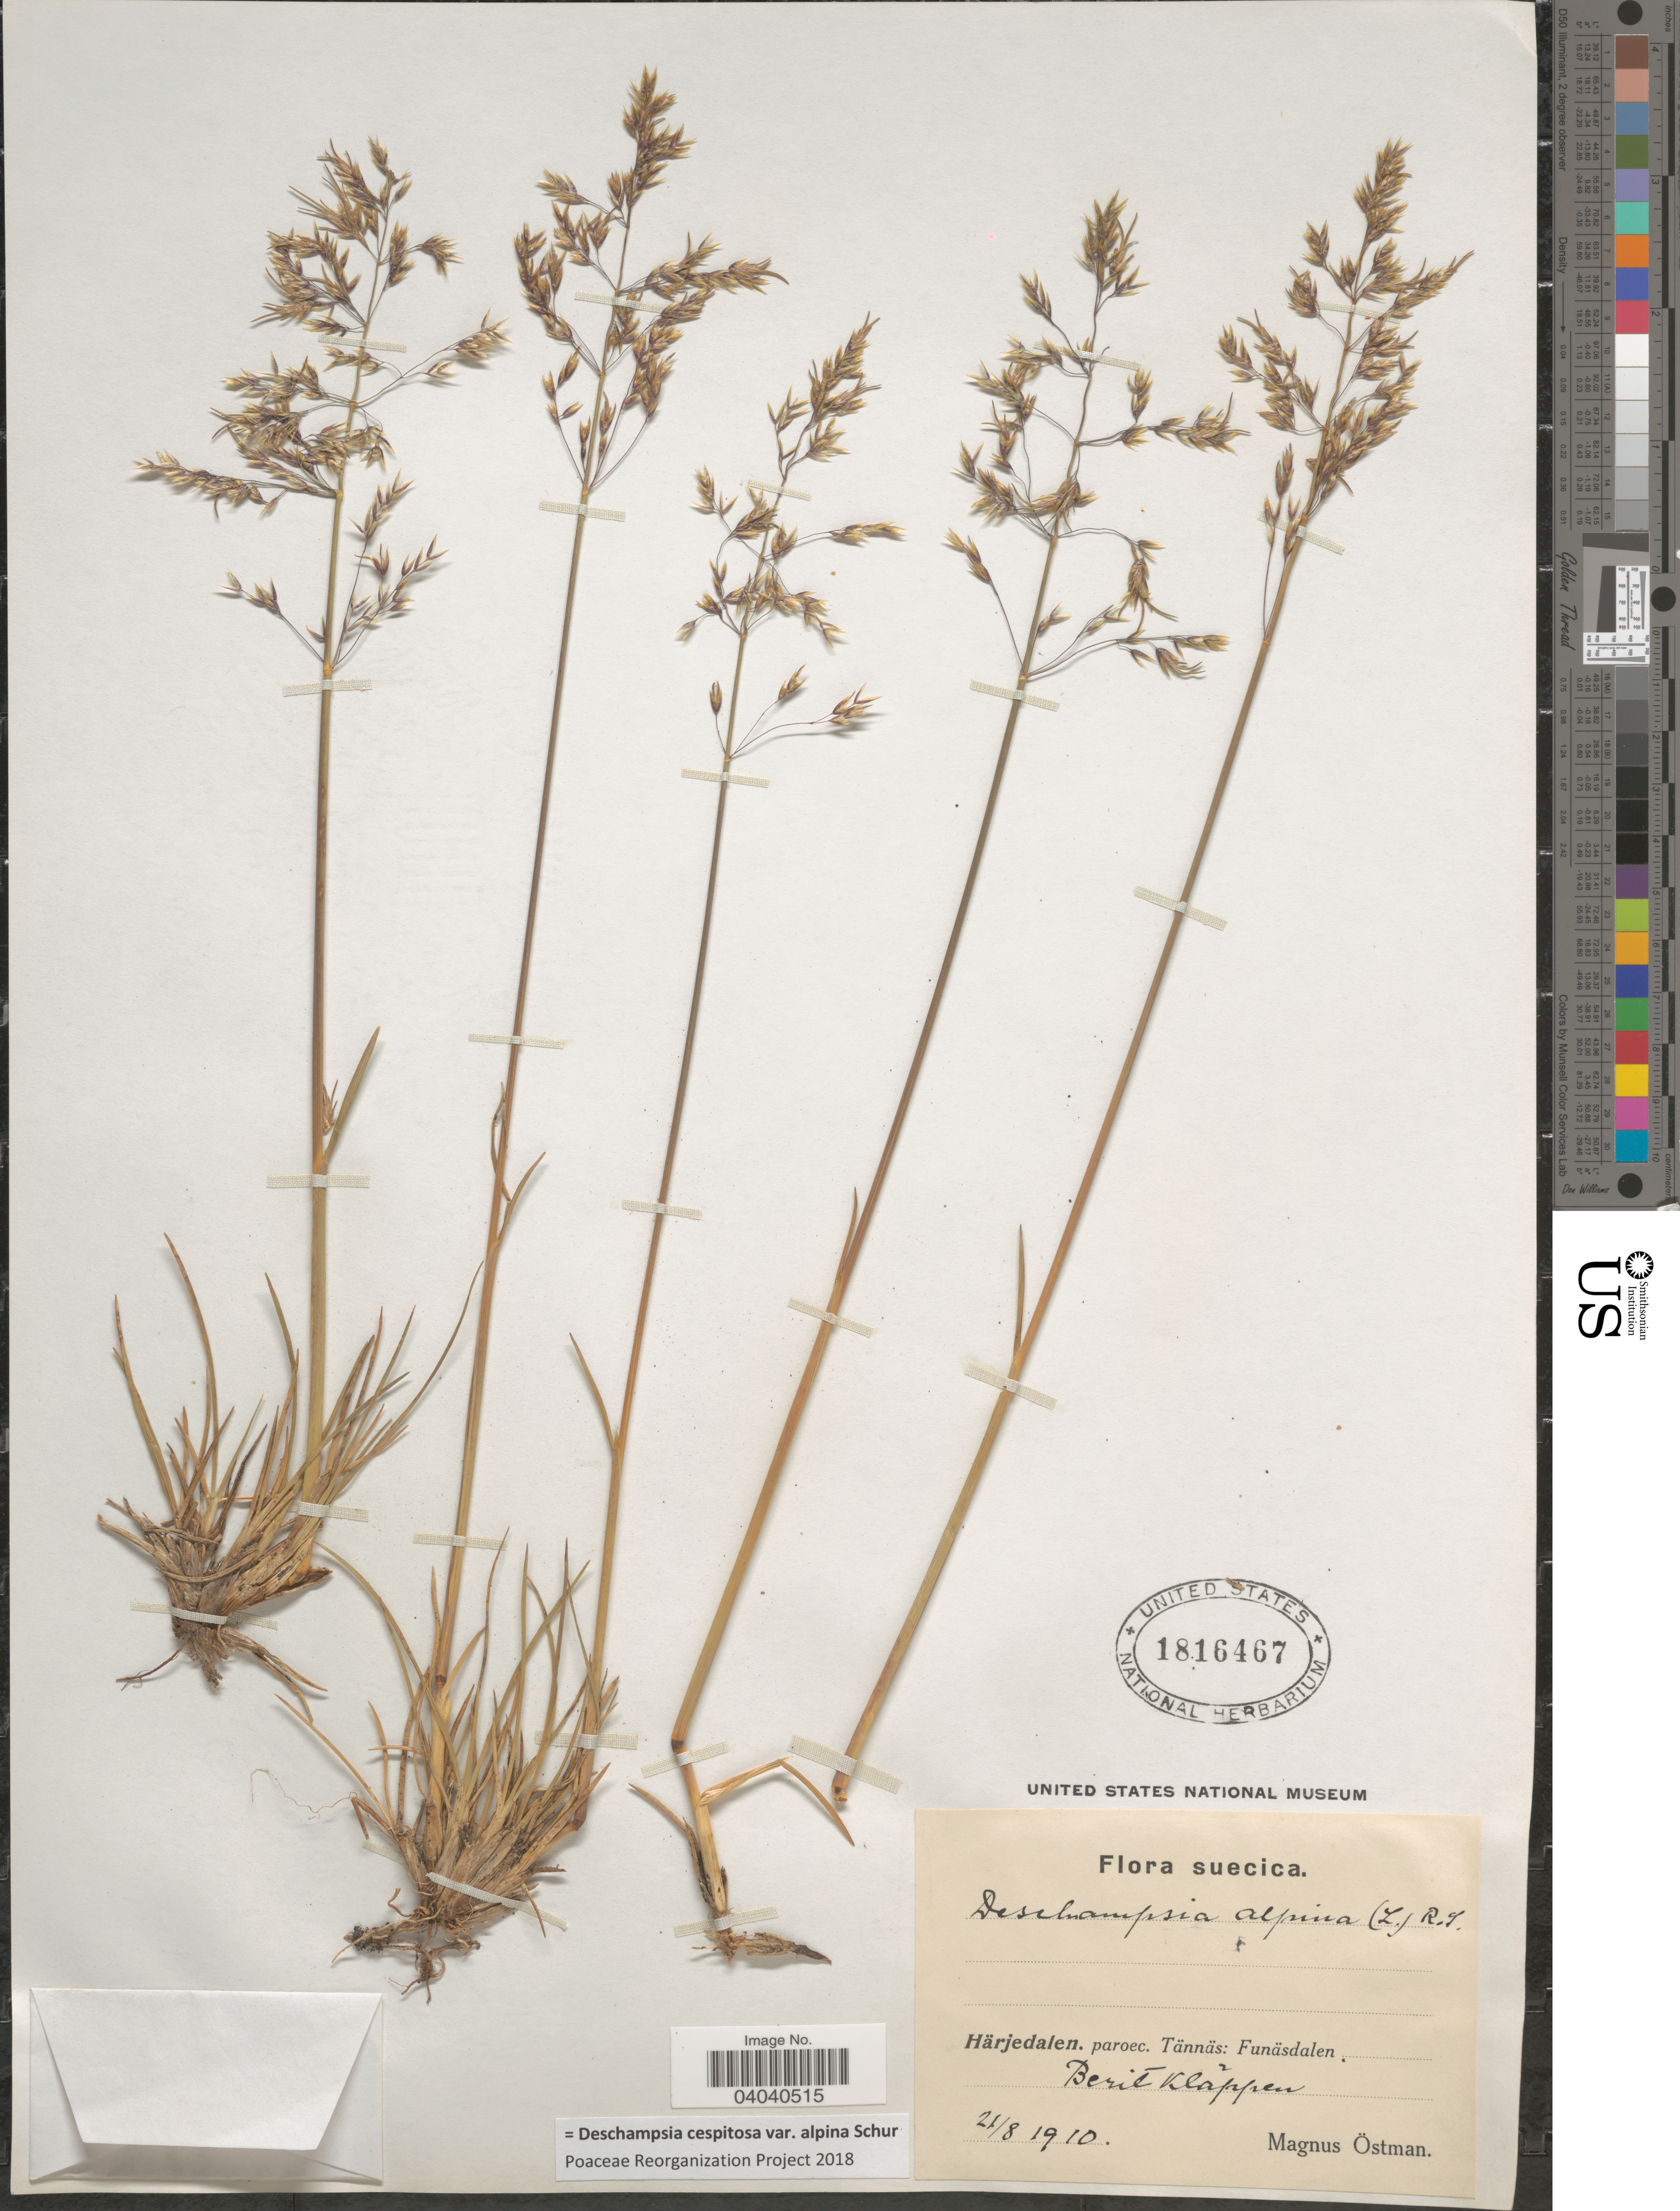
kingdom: Plantae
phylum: Tracheophyta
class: Liliopsida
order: Poales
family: Poaceae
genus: Deschampsia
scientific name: Deschampsia cespitosa var. alpina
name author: Vasey ex W.J. Beal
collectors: M. Östman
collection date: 1910-08-21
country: Sweden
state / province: Jamtland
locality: Suecica. Härjedalen. paroec, Tännäs: Funäsdalen. Berit Klãppen.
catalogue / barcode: US 1816467